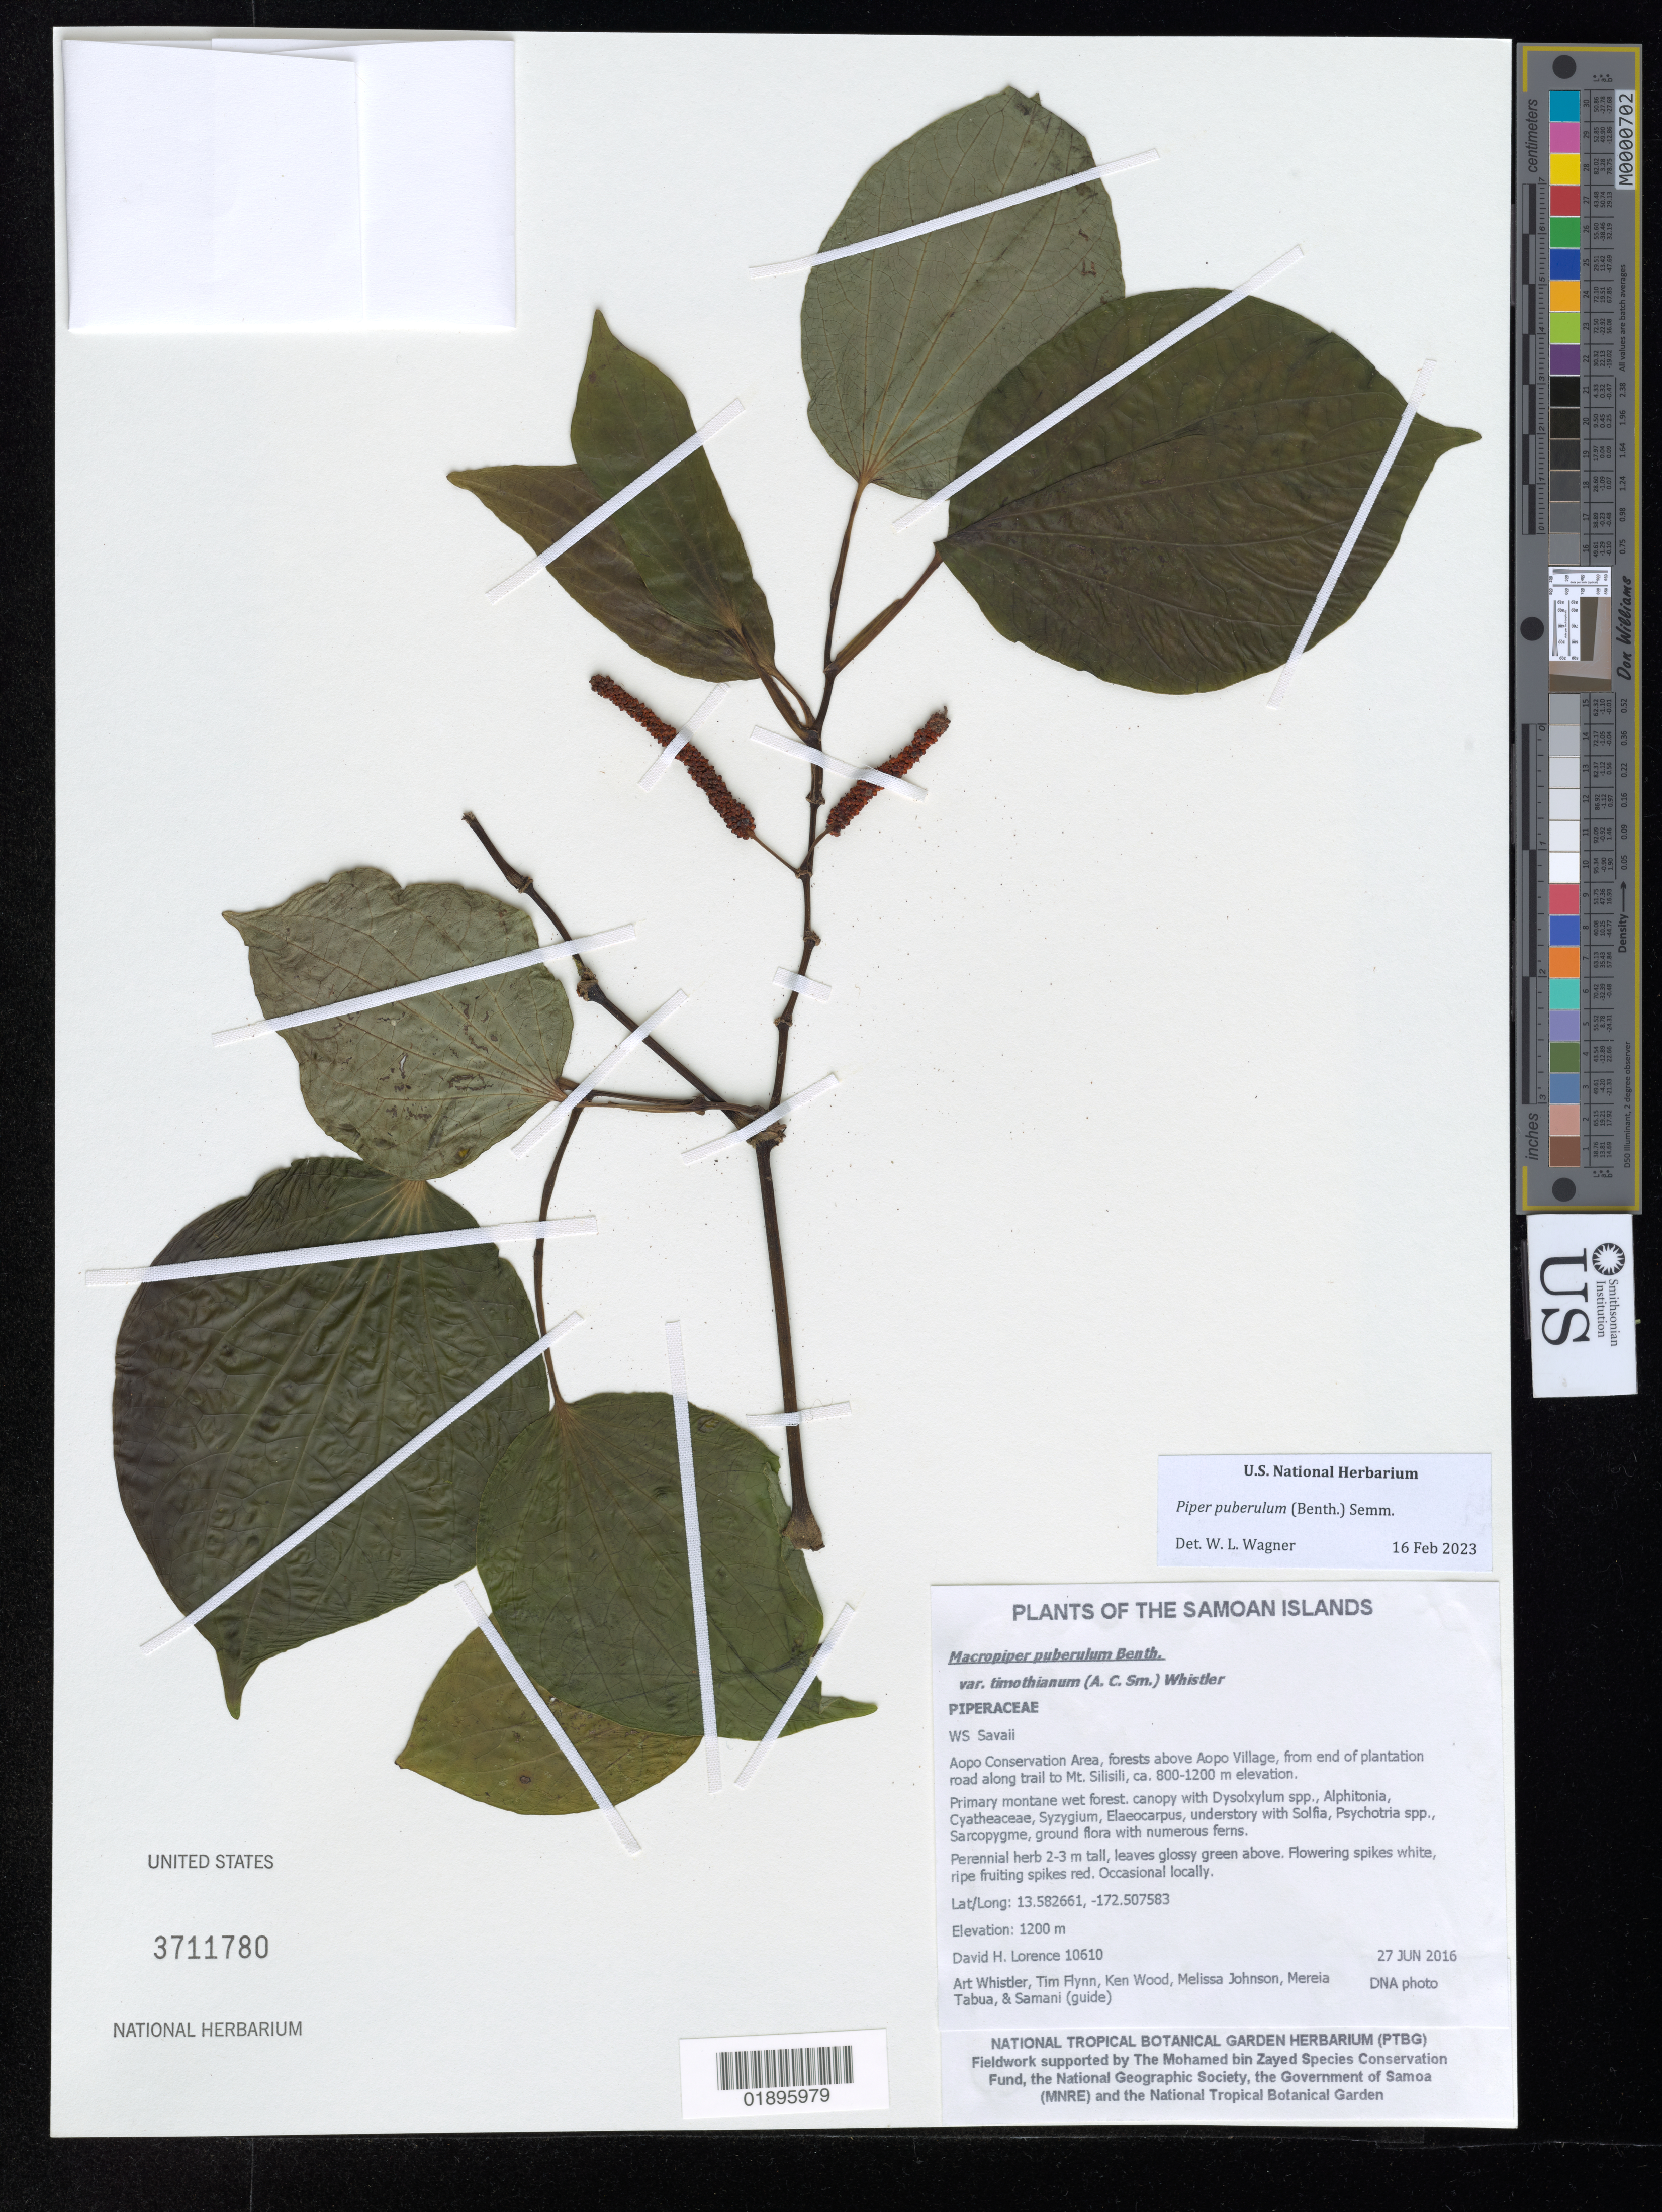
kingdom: Plantae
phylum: Tracheophyta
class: Magnoliopsida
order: Piperales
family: Piperaceae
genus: Piper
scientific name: Piper puberulum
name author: (Benth.) Seem.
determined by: Wagner, W. L., (BOT), Smithsonian Institution - National Museum of Natural History (UNITED STATES)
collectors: D. Lorence, A. Whistler, J. Atherton, F. Enoka & J. Pisi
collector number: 10610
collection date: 2016-06-27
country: Samoa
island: Savai'i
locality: Aopo Conservation Area, forests above Aopo Village, from end of plantation road along trail to Mt. Silisili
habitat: Primary montane wet forest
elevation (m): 1200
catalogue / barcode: US 3711780